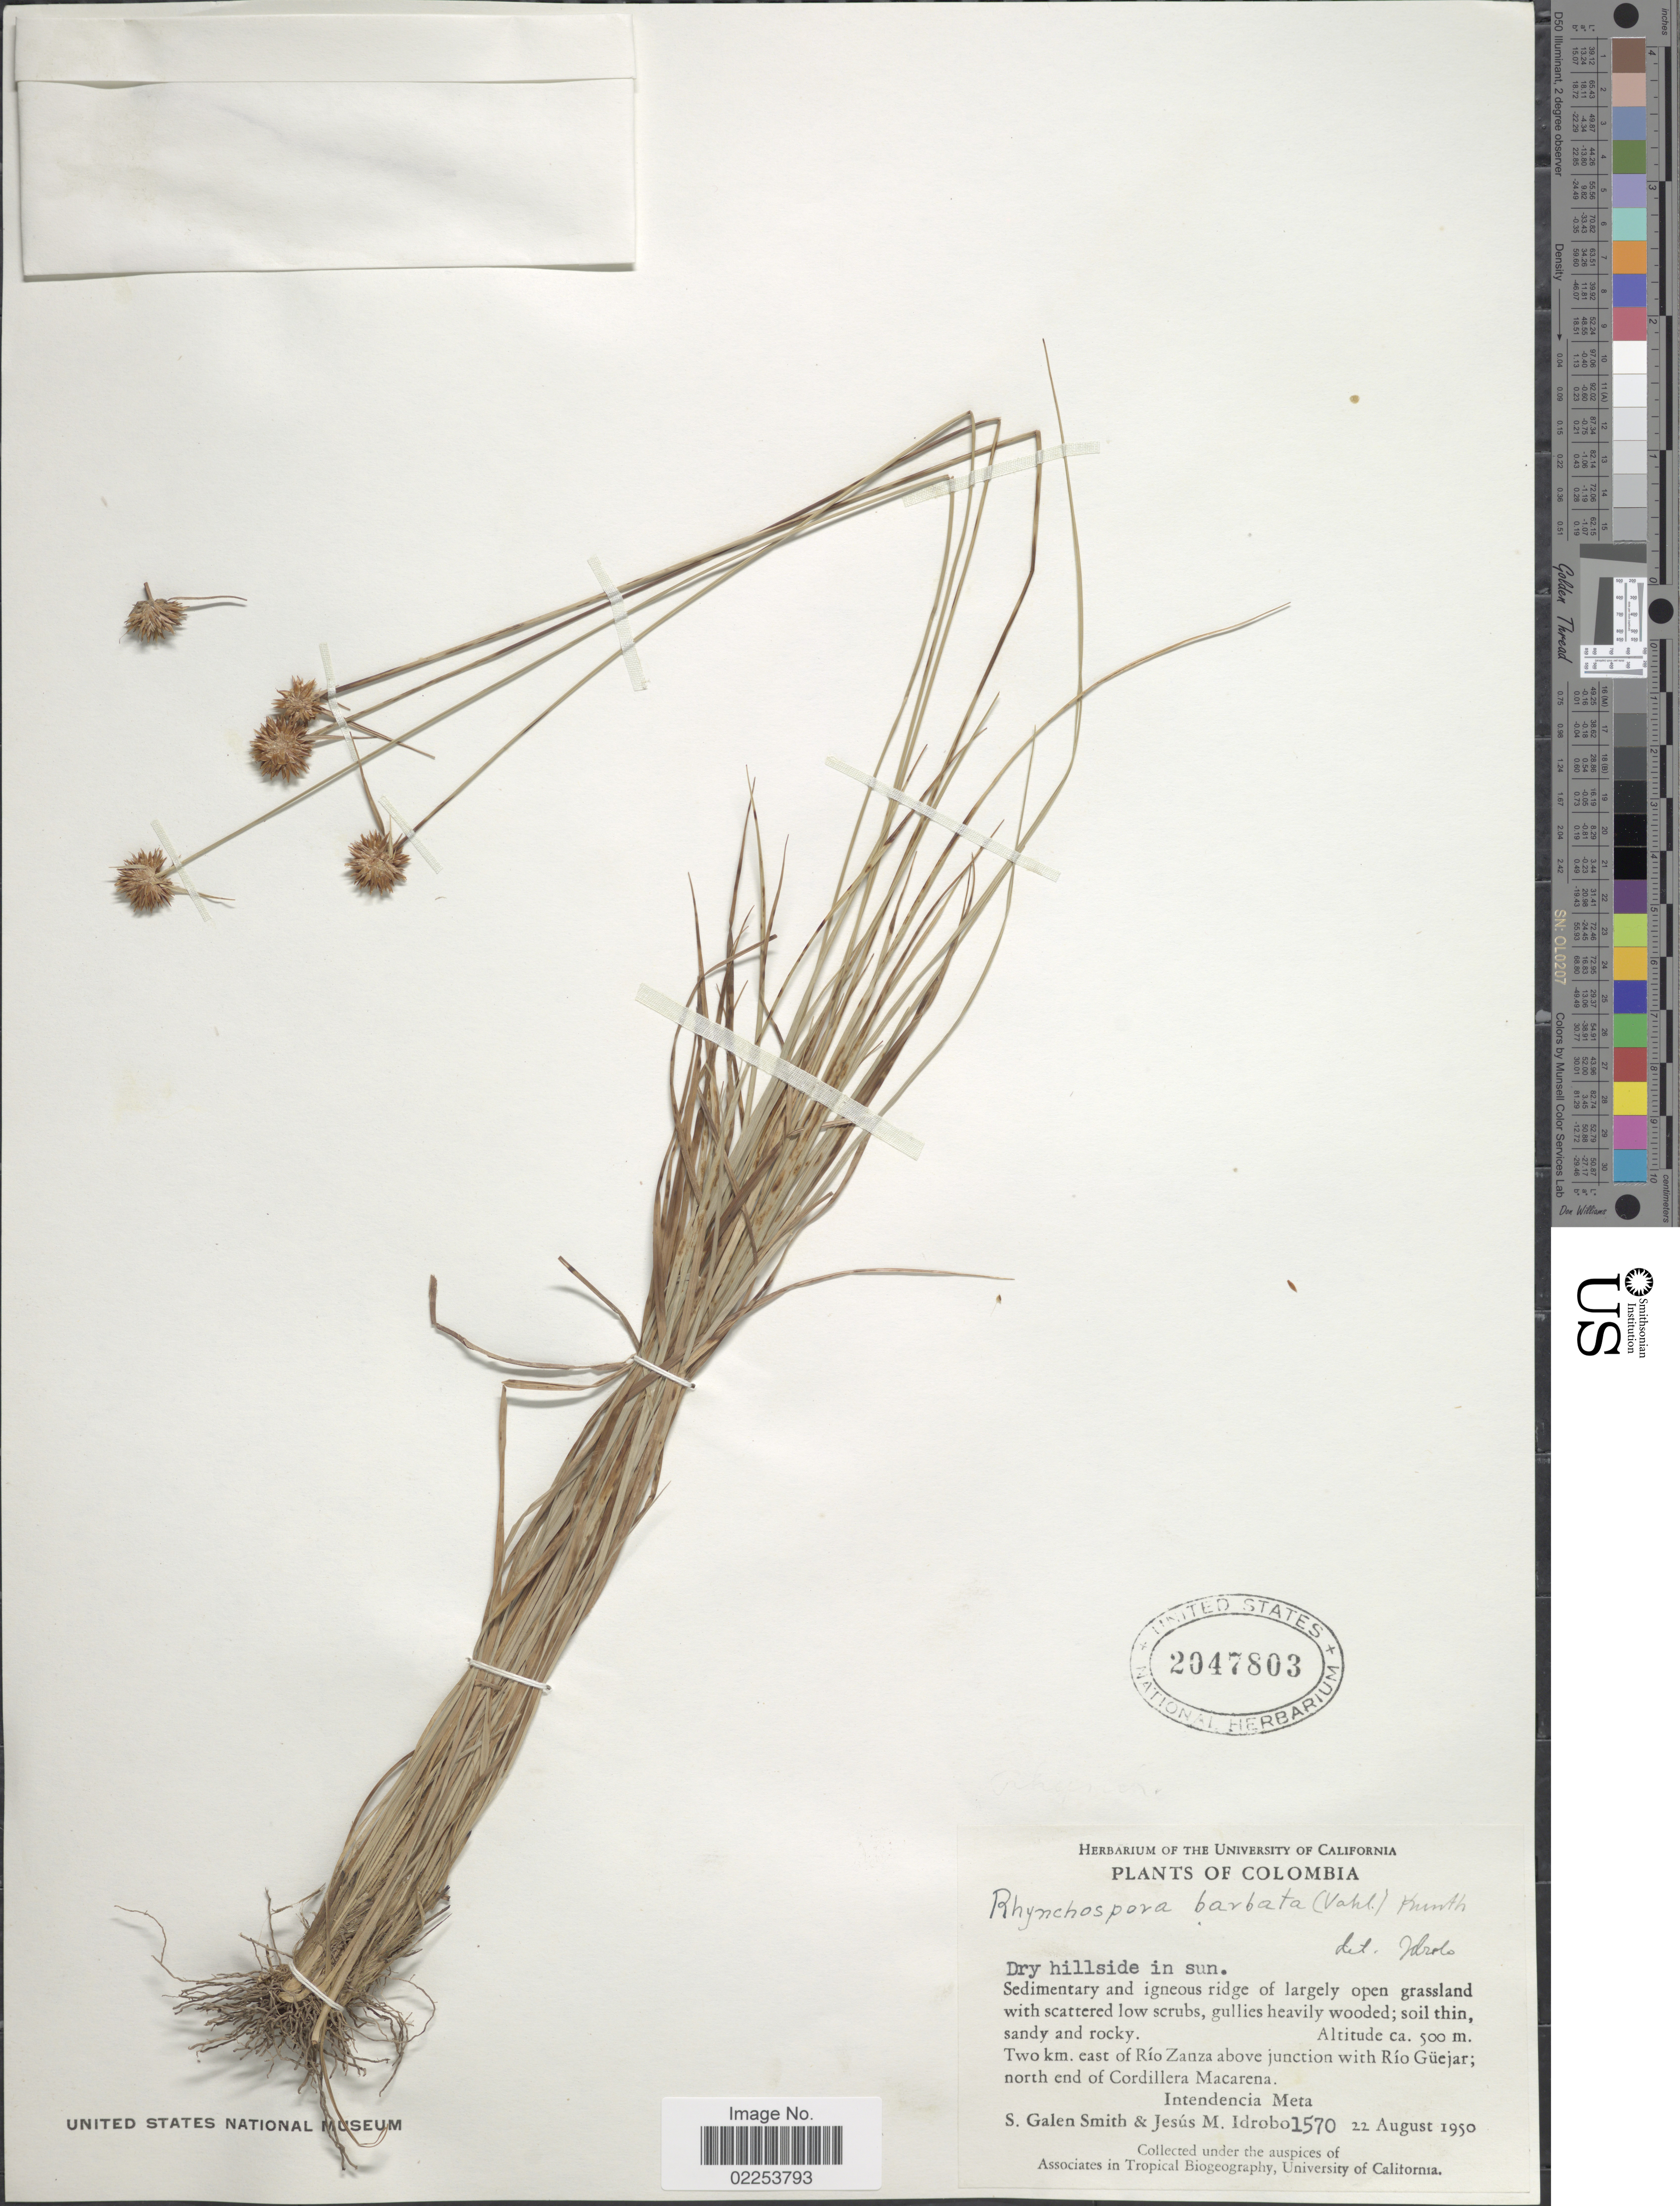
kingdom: Plantae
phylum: Tracheophyta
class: Liliopsida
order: Poales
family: Cyperaceae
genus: Rhynchospora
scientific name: Rhynchospora barbata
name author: (Vahl) Kunth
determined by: Alves, K.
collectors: S. G. Smith & J. M. Idrobo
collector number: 1570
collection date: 1950-08-22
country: Colombia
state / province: Meta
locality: Two km. east of Rio Zanza above junction with Rio Guejar; north end of Cordillera Macarena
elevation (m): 500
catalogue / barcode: US 2047803